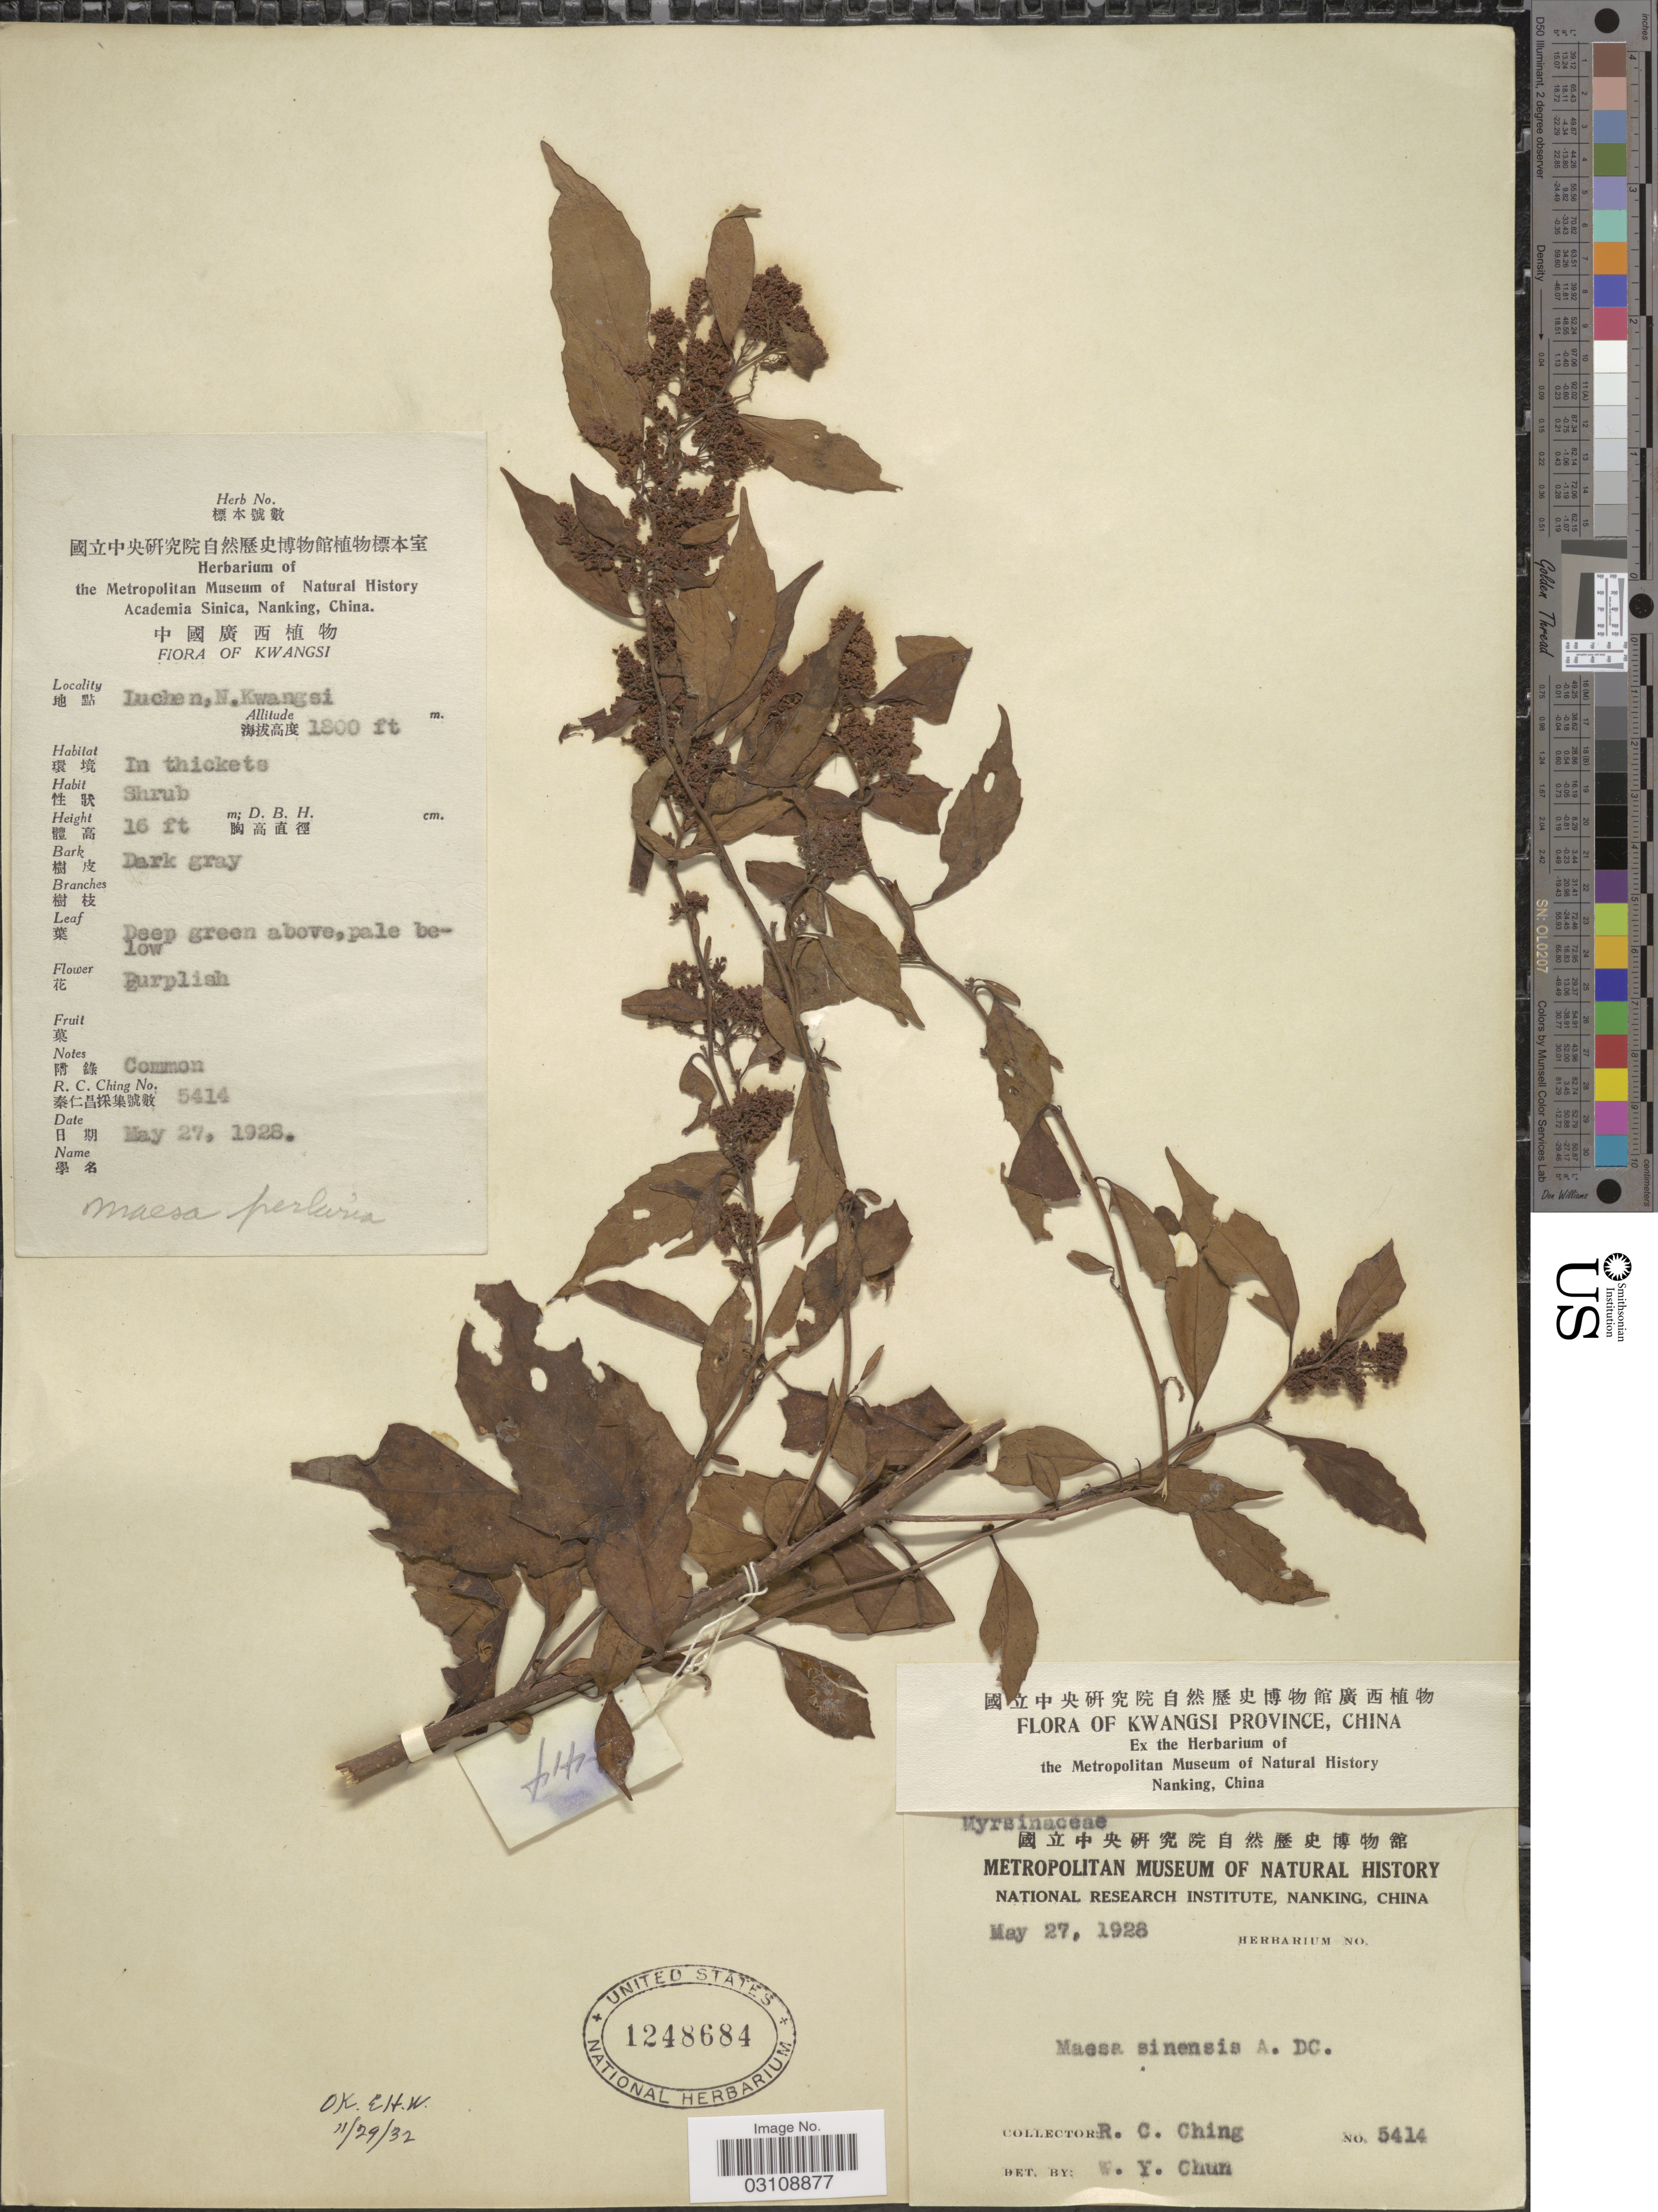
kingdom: Plantae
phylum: Tracheophyta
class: Magnoliopsida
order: Ericales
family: Primulaceae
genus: Maesa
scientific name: Maesa perlaria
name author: (Lour.) Merr.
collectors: R. C. Ching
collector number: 5414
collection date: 1928-05-27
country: China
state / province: Guangxi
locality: Kwangsi Province. Luchen, N. Kwangsi.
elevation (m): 549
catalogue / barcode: US 1248684